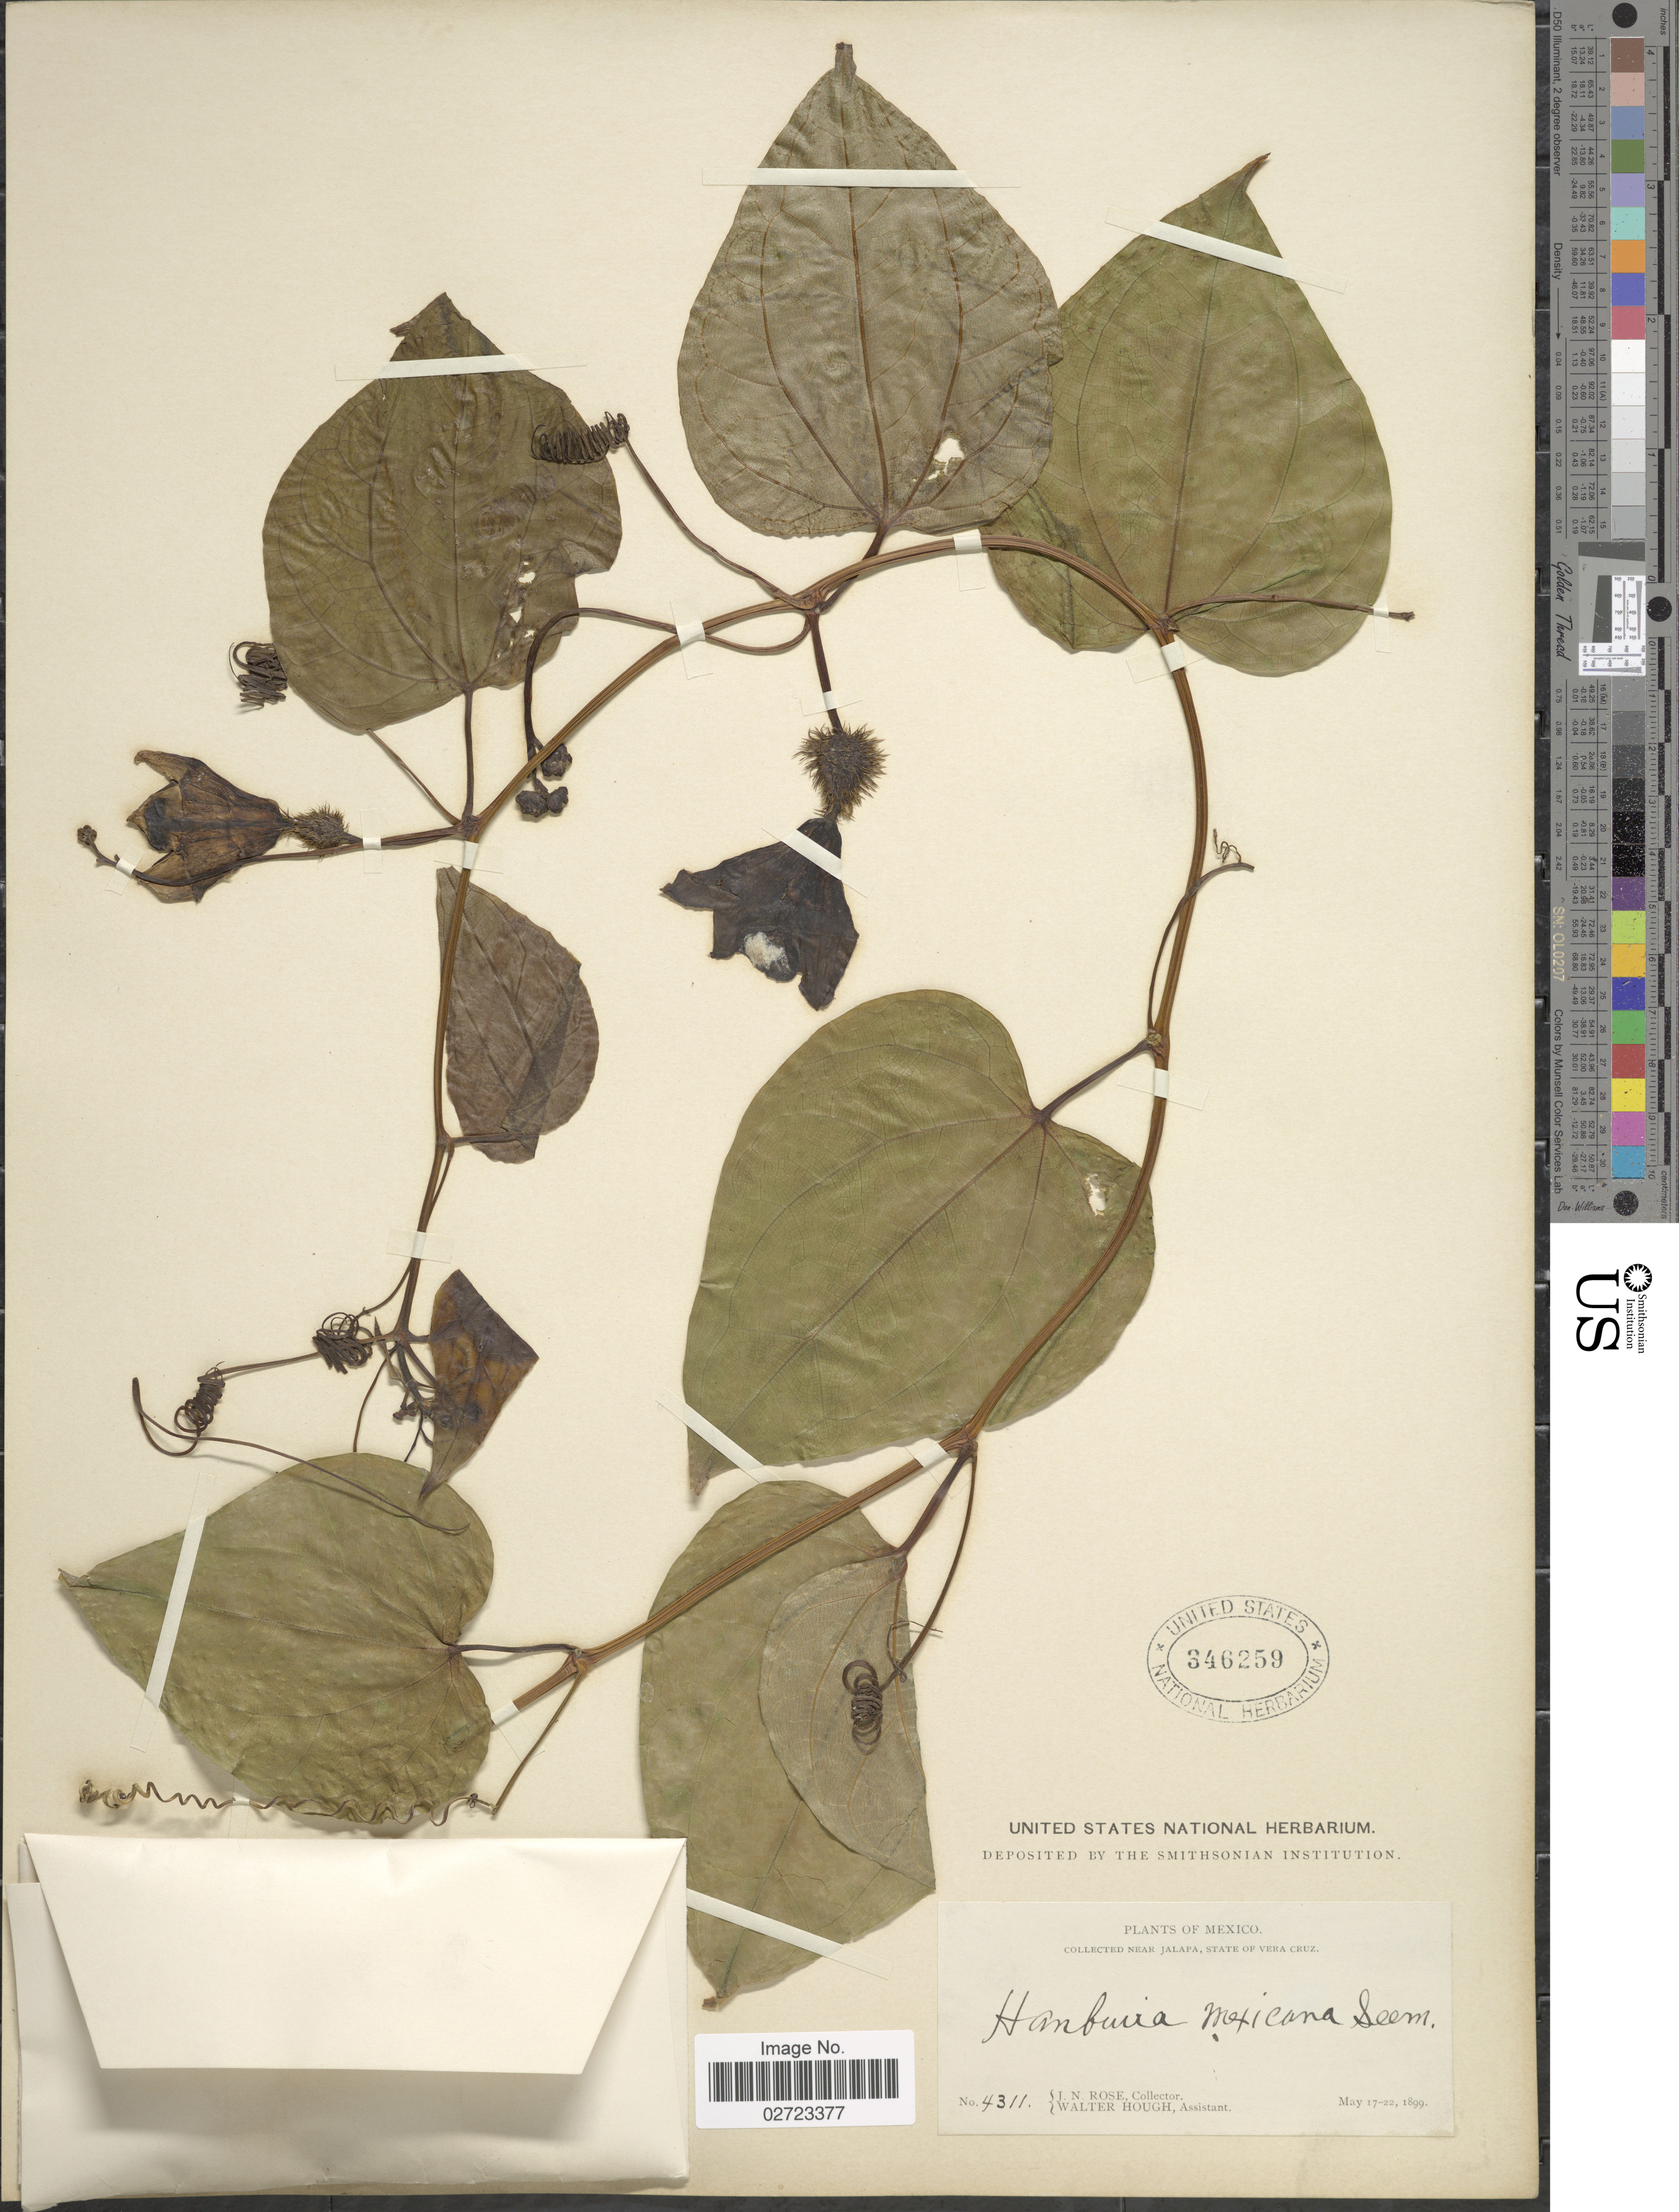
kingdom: Plantae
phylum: Tracheophyta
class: Magnoliopsida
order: Cucurbitales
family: Cucurbitaceae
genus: Hanburia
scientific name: Hanburia mexicana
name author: Seem.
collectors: J. N. Rose & W. Hough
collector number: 4311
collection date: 1899-05-17/1899-05-22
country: Mexico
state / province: Veracruz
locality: Near Jalapa.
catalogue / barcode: US 346259